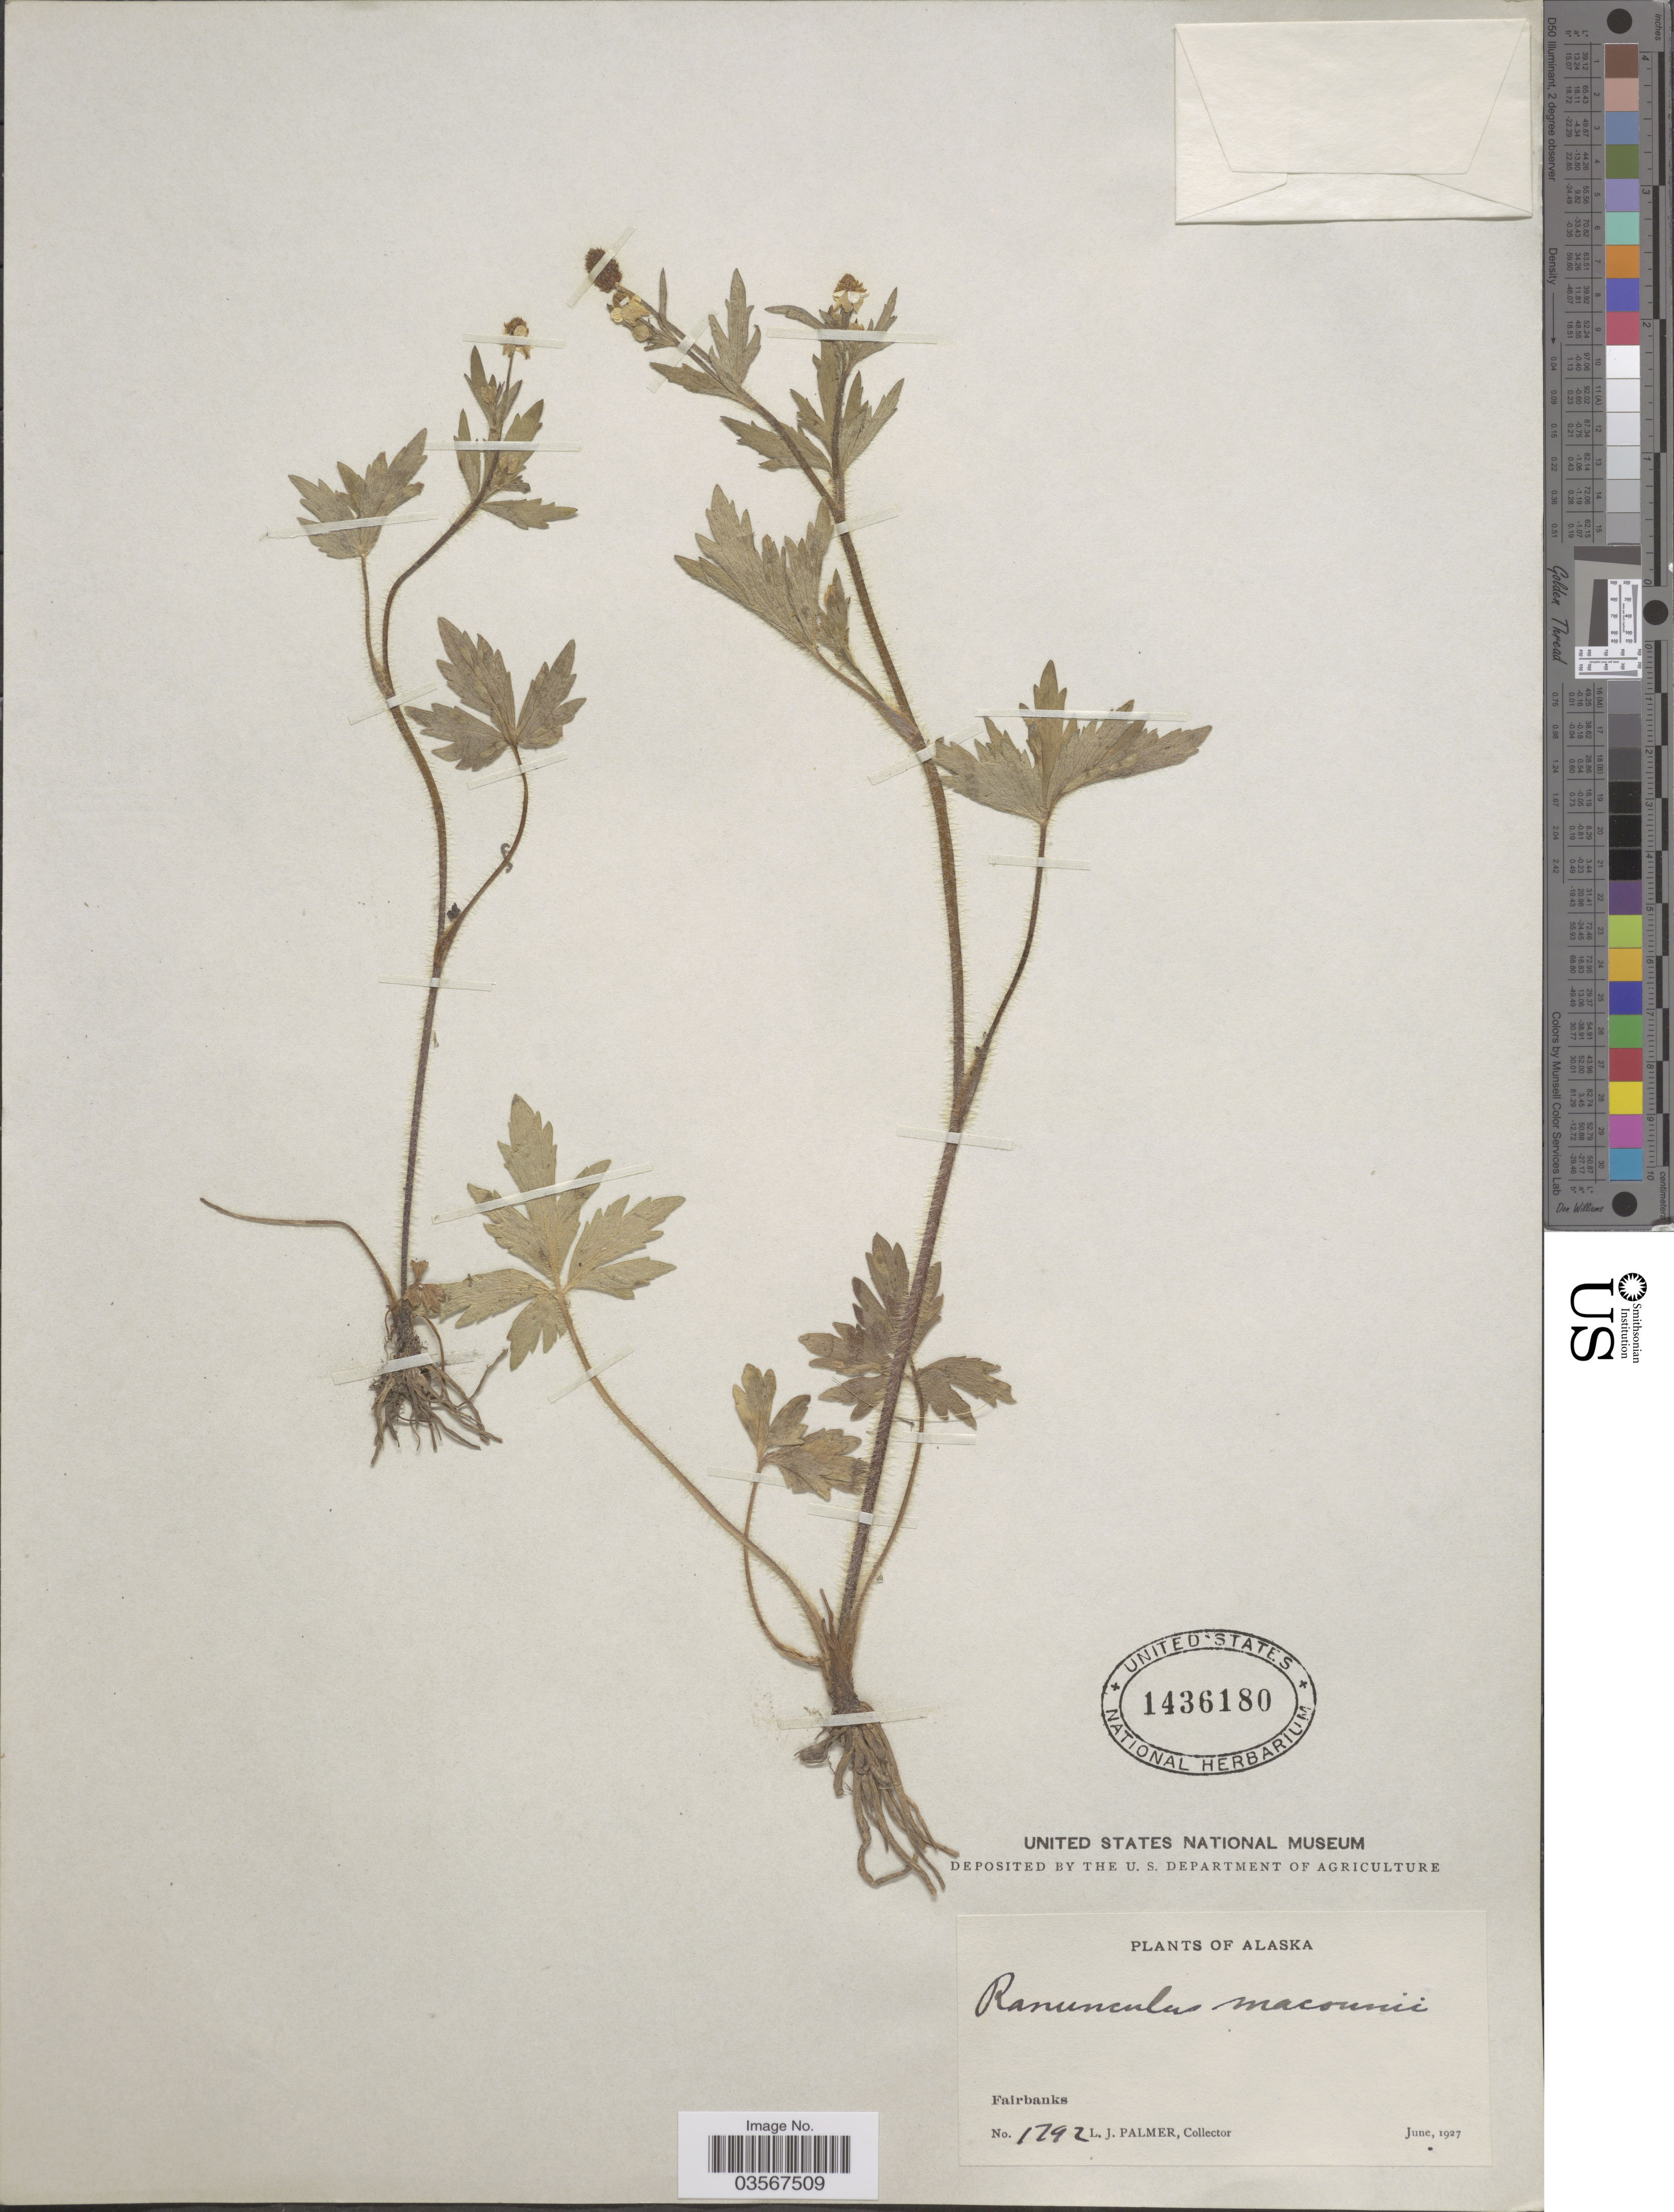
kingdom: Plantae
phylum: Tracheophyta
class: Magnoliopsida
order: Ranunculales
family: Ranunculaceae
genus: Ranunculus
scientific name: Ranunculus macounii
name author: Britton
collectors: L. J. Palmer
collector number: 1292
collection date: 1927-06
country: United States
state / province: Alaska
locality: Fairbanks.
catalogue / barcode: US 1436180